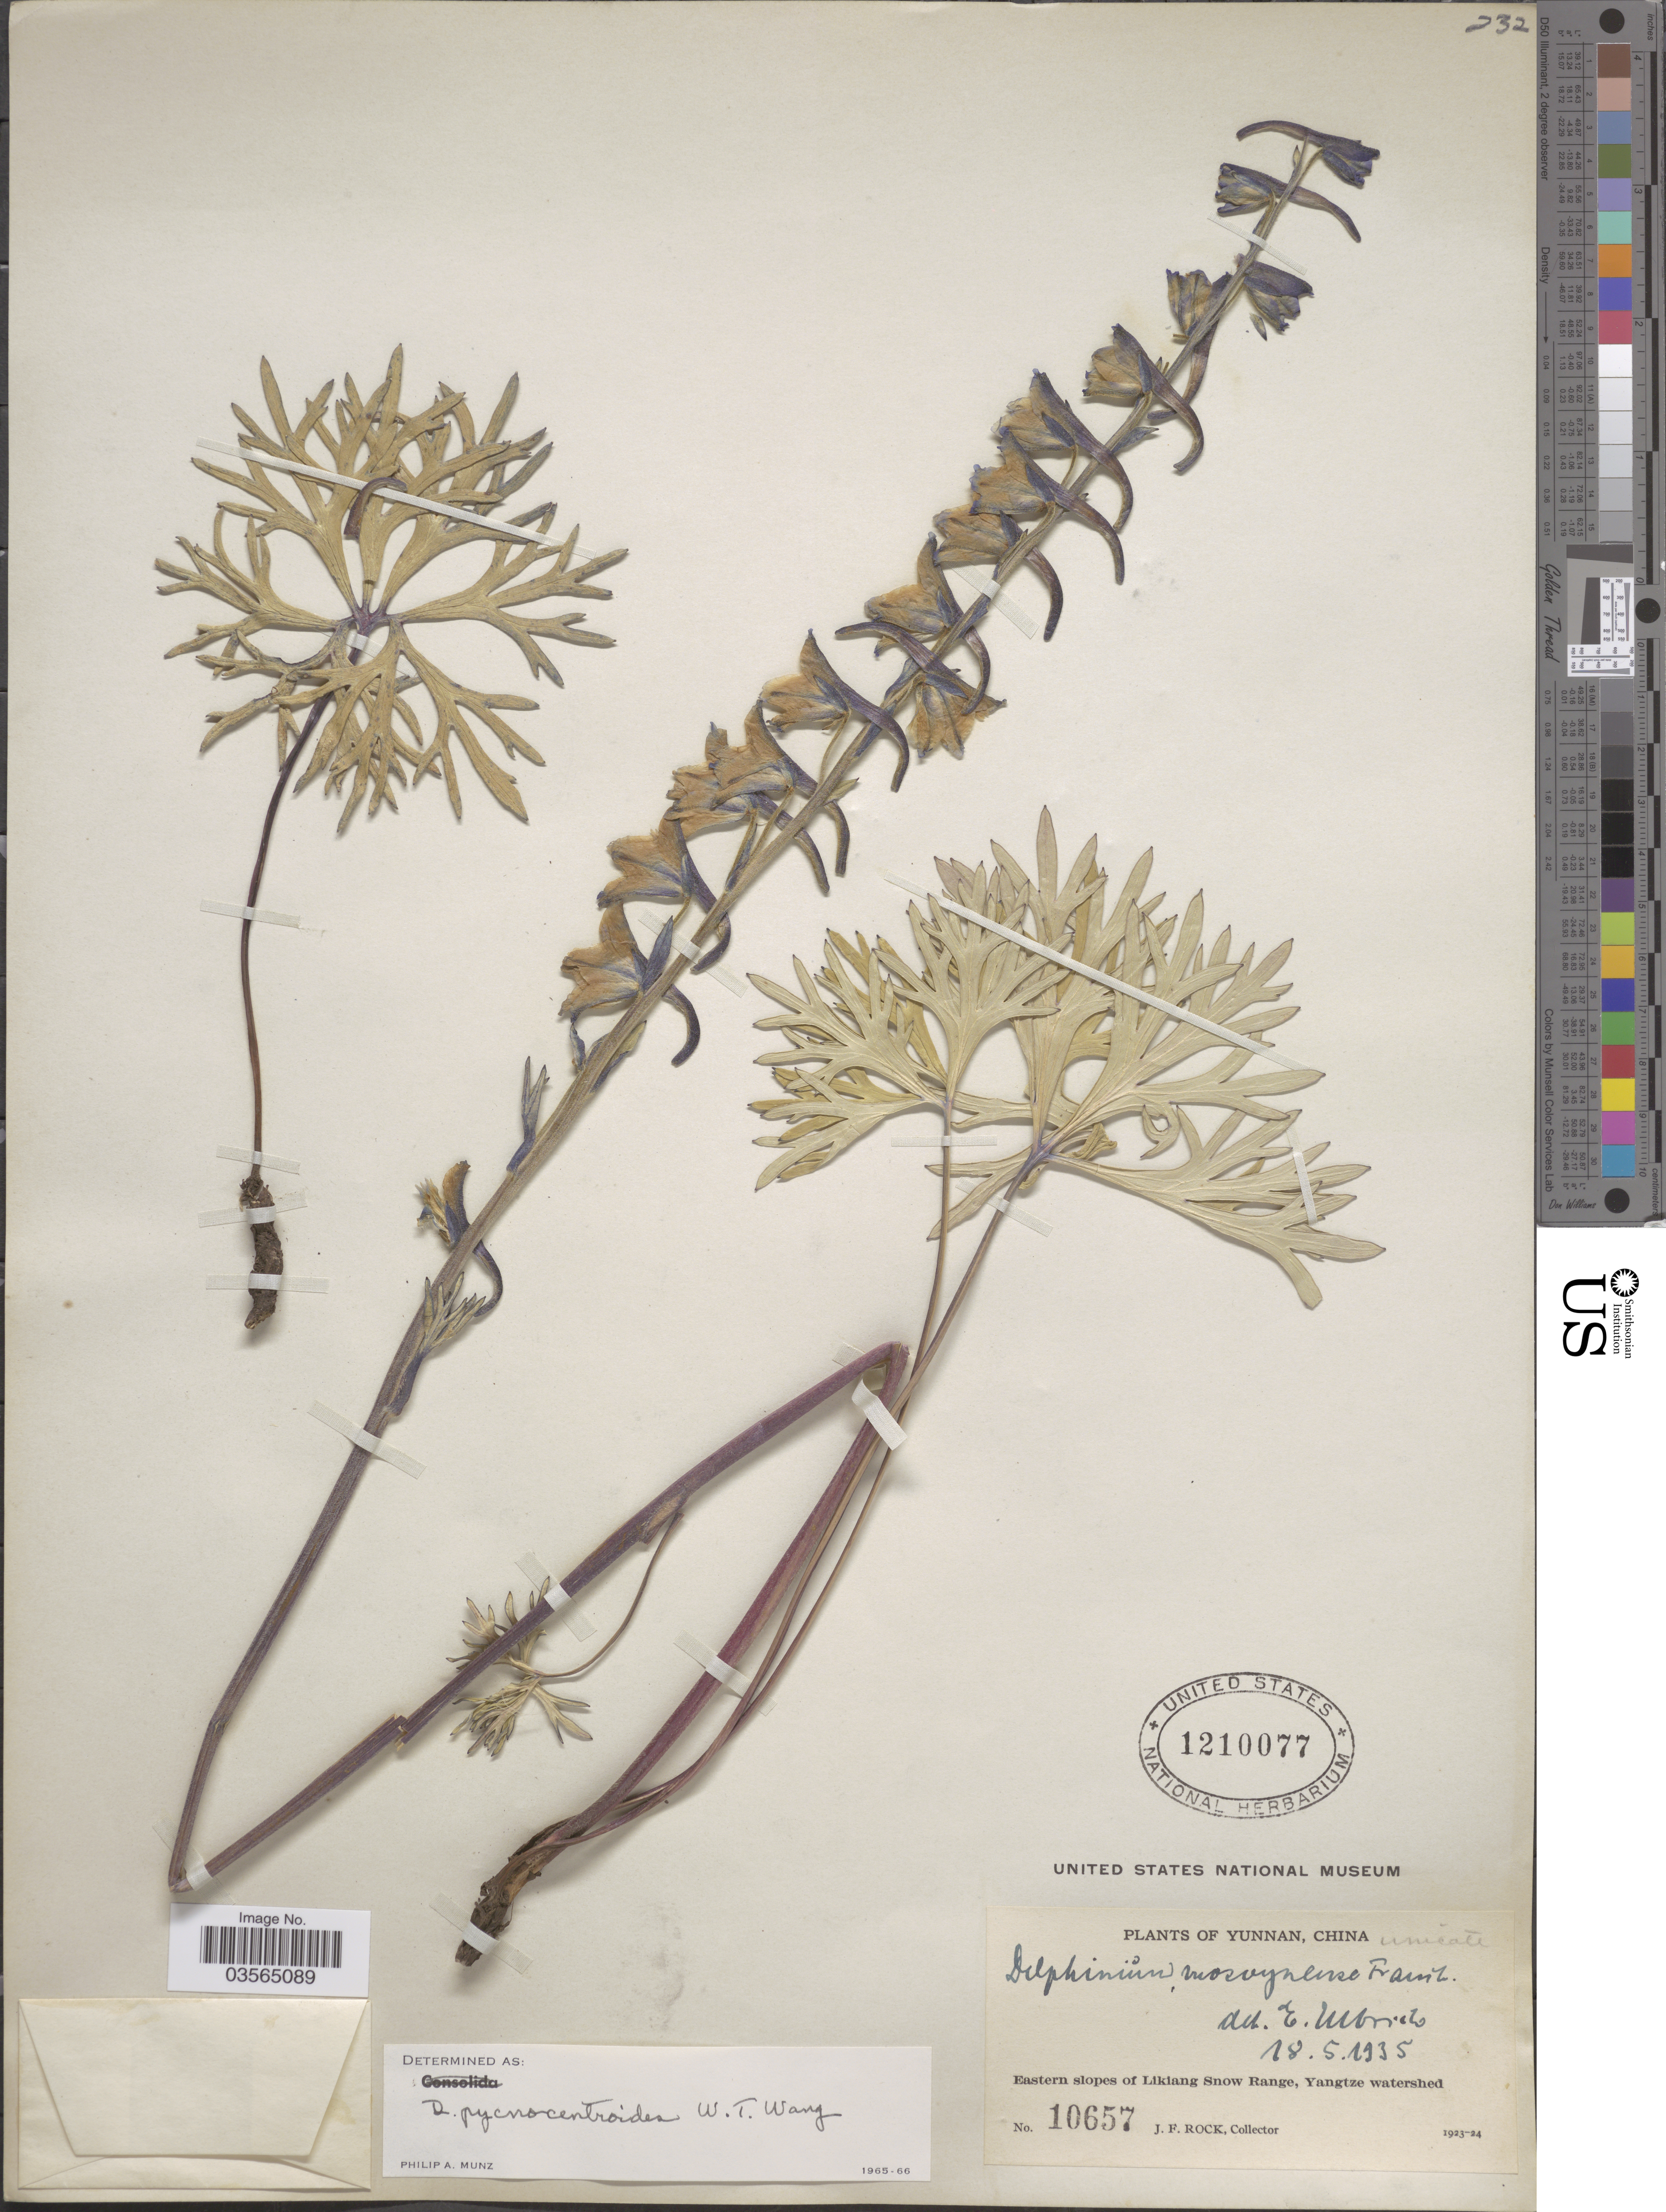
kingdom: Plantae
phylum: Tracheophyta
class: Magnoliopsida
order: Ranunculales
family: Ranunculaceae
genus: Delphinium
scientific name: Delphinium pycnocentroides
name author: W.T. Wang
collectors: J. Rock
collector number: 10657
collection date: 1923/1924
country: China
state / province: Yunnan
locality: Eastern slopes of Likiang Snow Range, Yangtze watershed.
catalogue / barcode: US 1210077